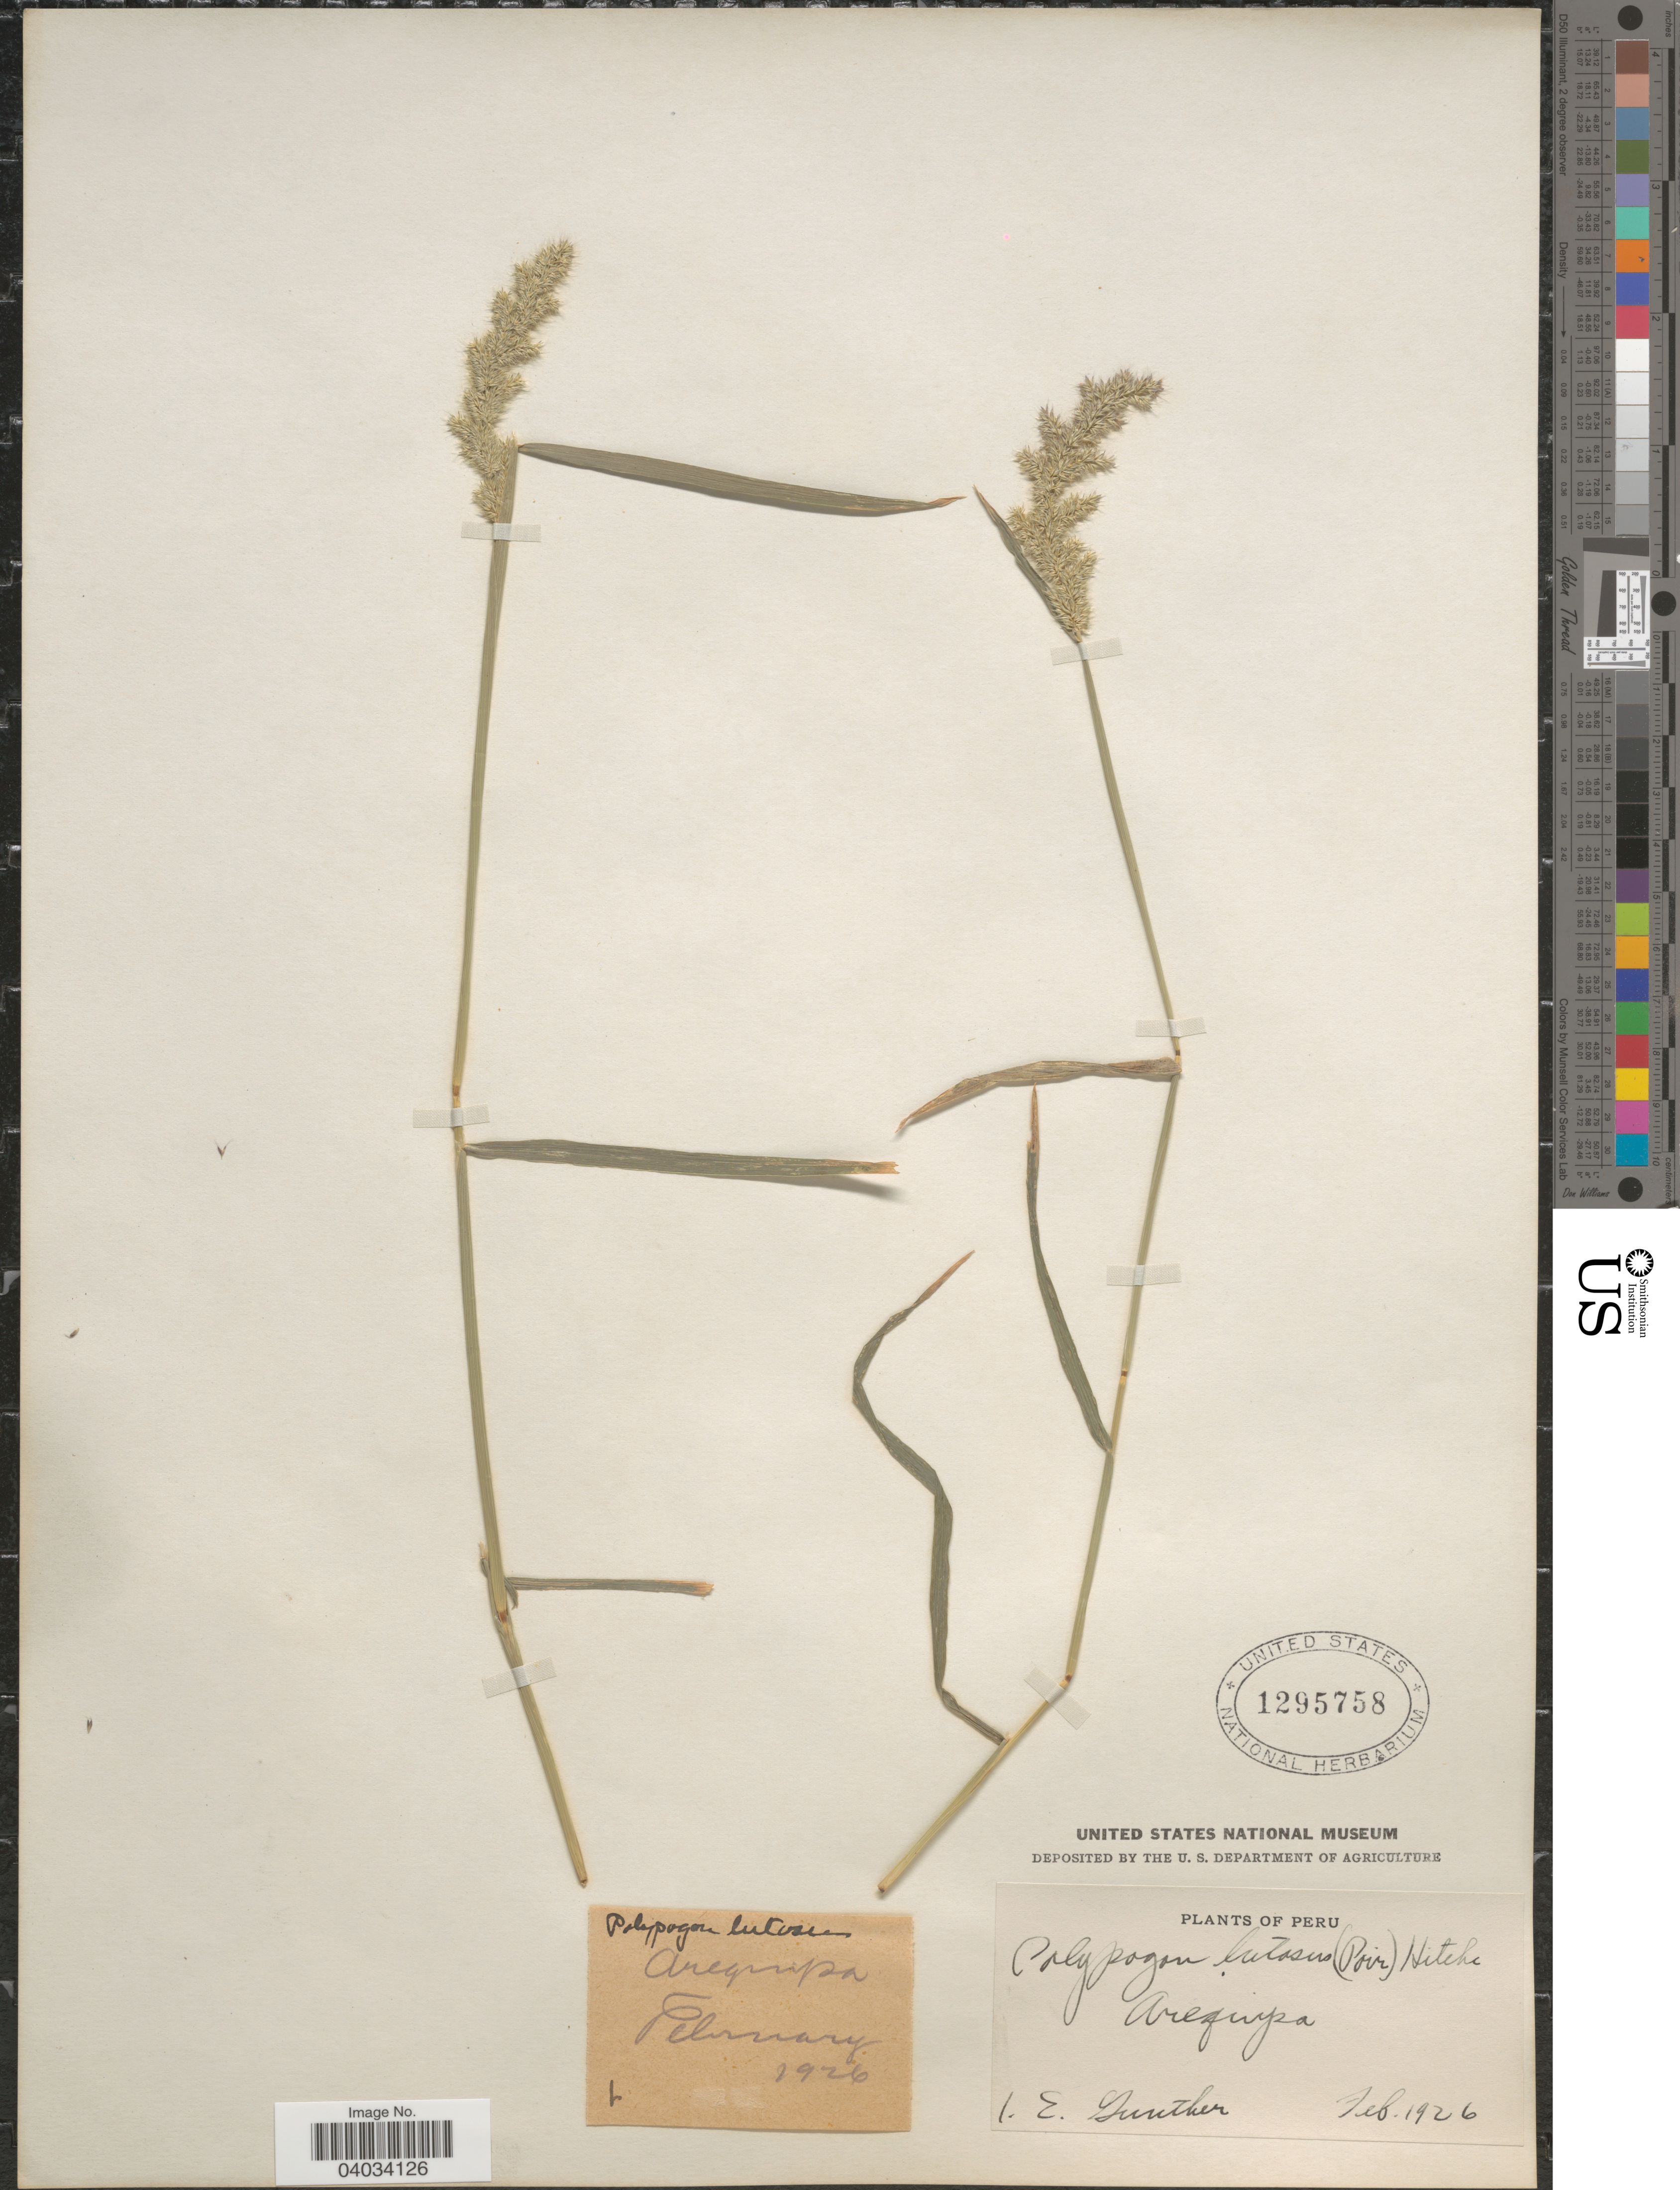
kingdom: Plantae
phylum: Tracheophyta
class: Liliopsida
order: Poales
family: Poaceae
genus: Polypogon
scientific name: Polypogon interruptus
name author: Kunth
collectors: E. Gunther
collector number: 1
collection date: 1926-02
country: Peru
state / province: Arequipa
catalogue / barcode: US 1295758